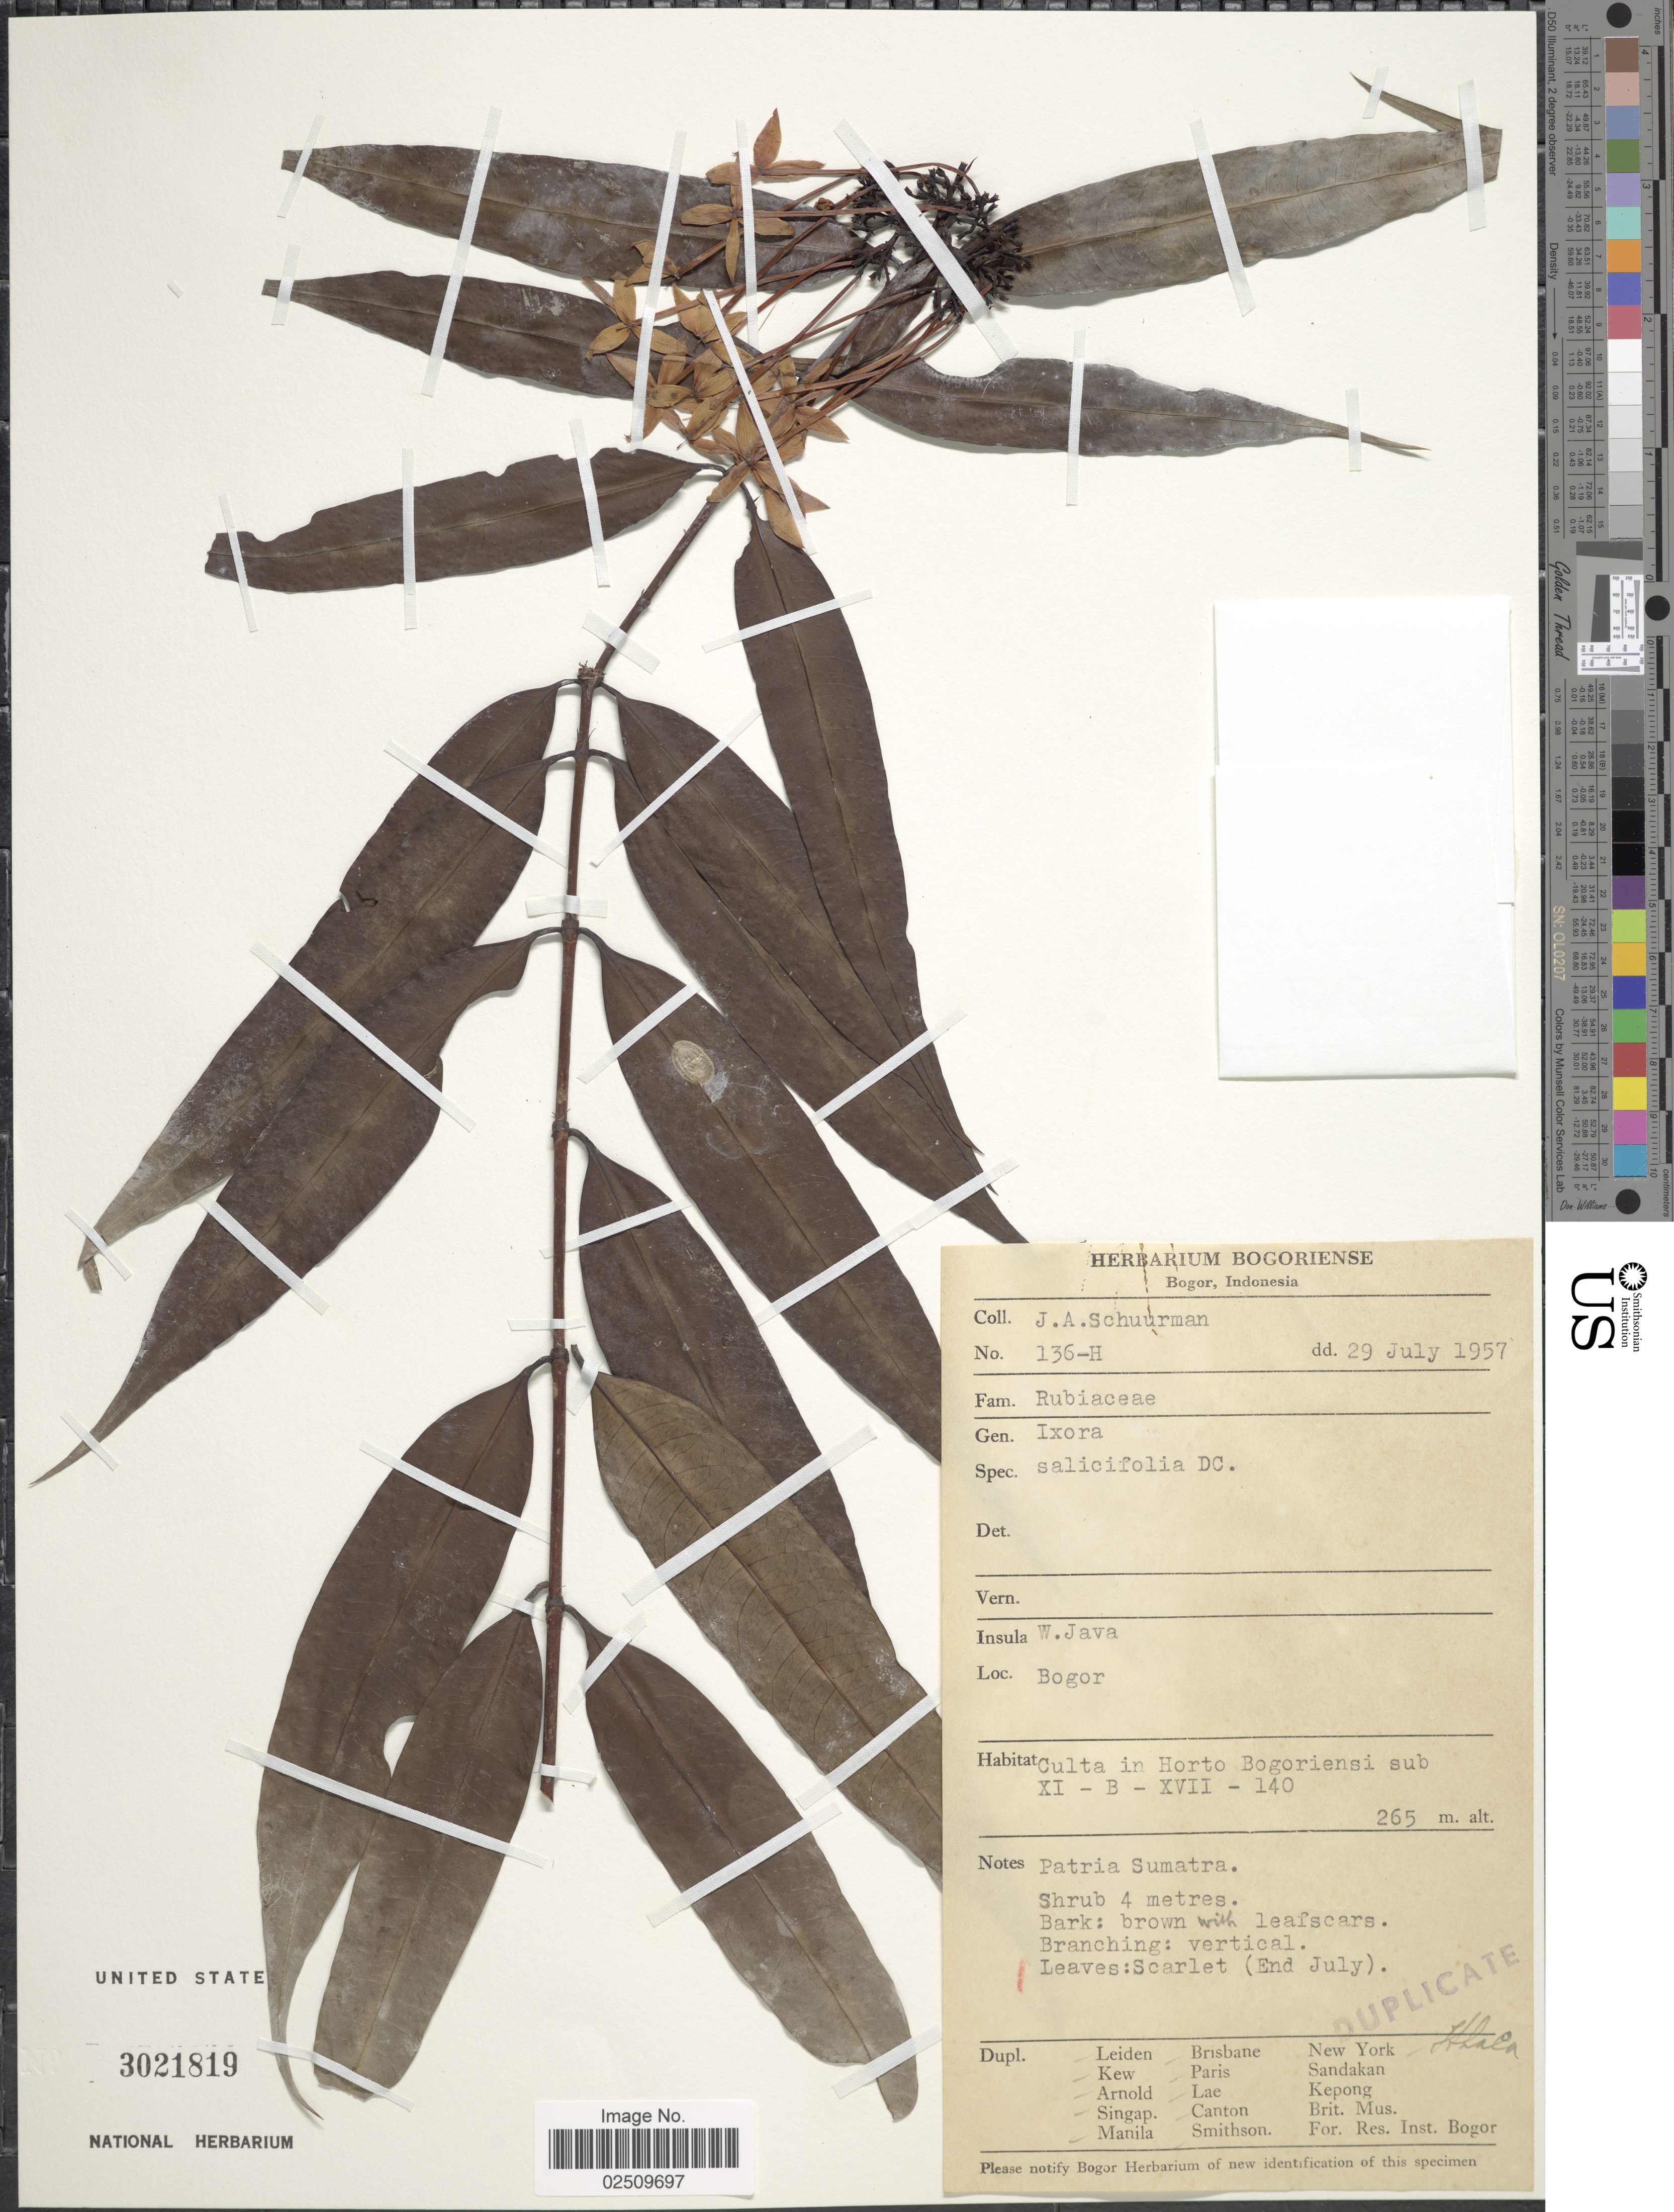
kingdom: Plantae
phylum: Tracheophyta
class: Magnoliopsida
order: Gentianales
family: Rubiaceae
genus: Ixora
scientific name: Ixora salicifolia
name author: (Blume) DC.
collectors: J. Schuurman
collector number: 136-H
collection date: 1957-07-29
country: Indonesia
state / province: Java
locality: Insula W. Java, Bogor, Culta in Horto Bogoriensi sub XI - B - XVII - 140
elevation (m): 265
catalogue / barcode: US 3021819